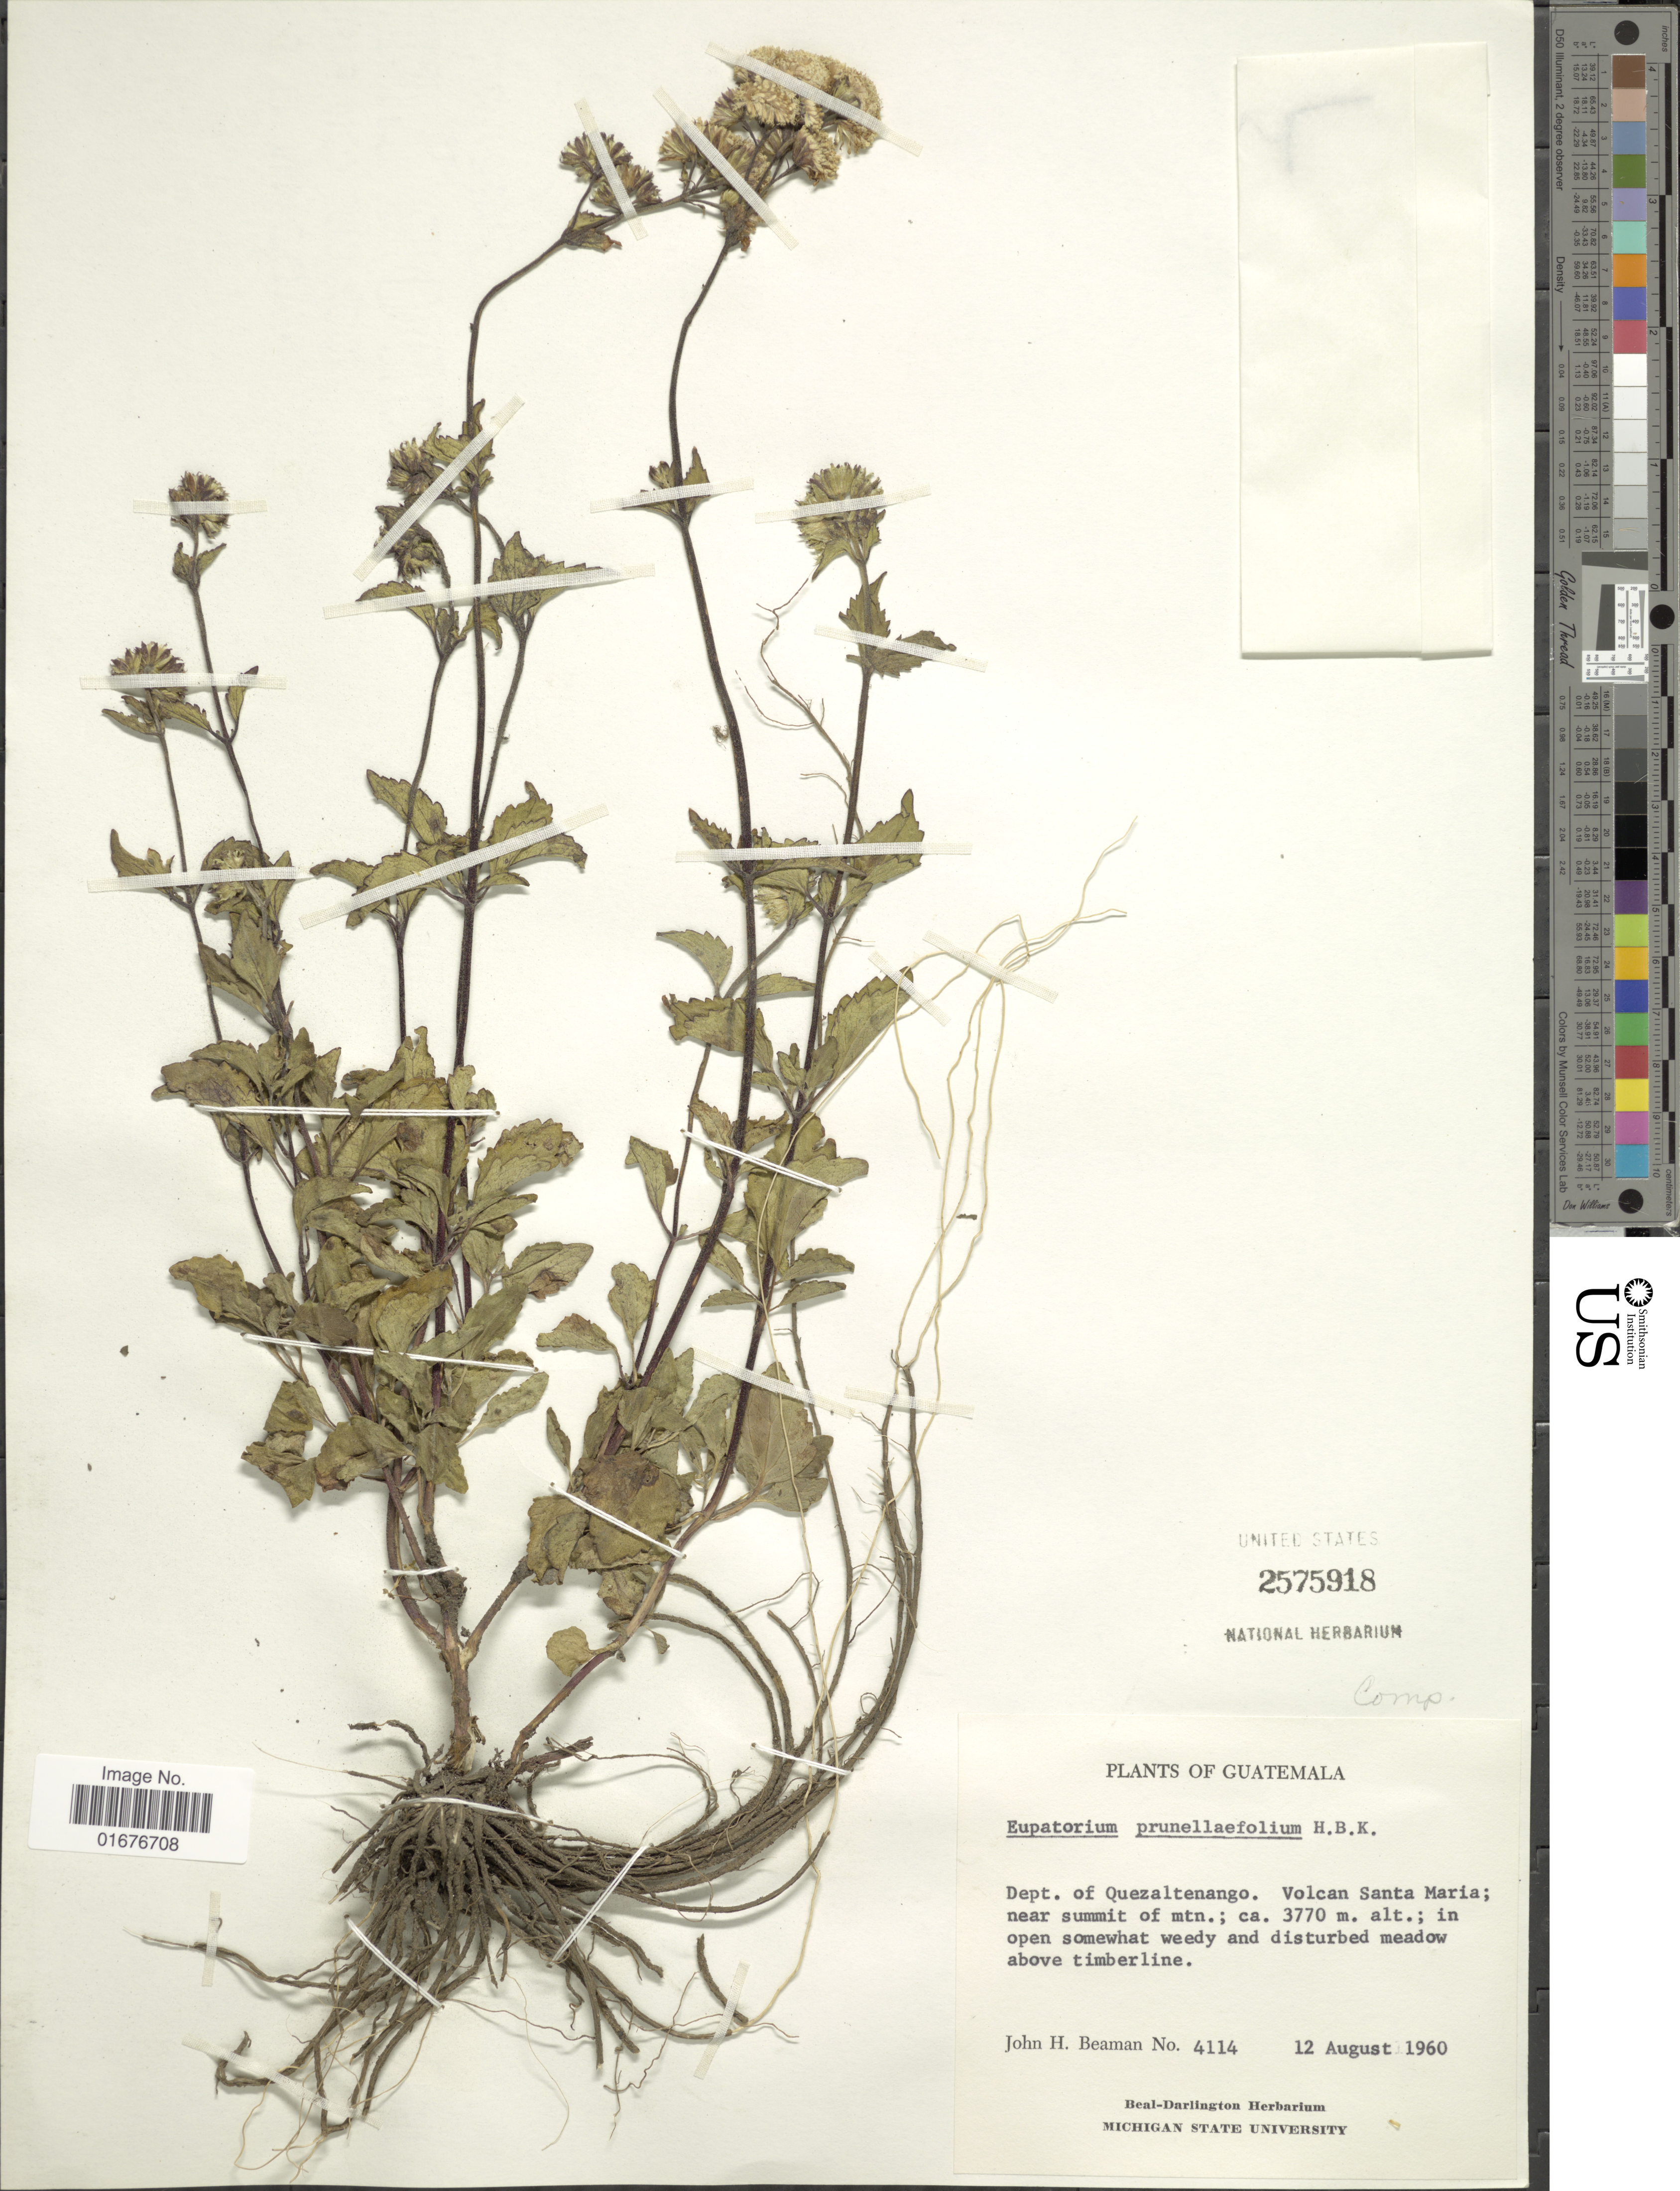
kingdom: Plantae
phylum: Tracheophyta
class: Magnoliopsida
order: Asterales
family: Asteraceae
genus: Ageratina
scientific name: Ageratina prunellaefolia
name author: (Kunth) R.M. King & H. Rob.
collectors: J. H. Beaman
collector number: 4114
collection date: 1960-08-12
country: Guatemala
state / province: Quetzaltenango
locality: Volcan Santa Maria: near summit of mtn; in open somewhat weedy and disturbed meadow above timerline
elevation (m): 3770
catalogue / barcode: US 2575918